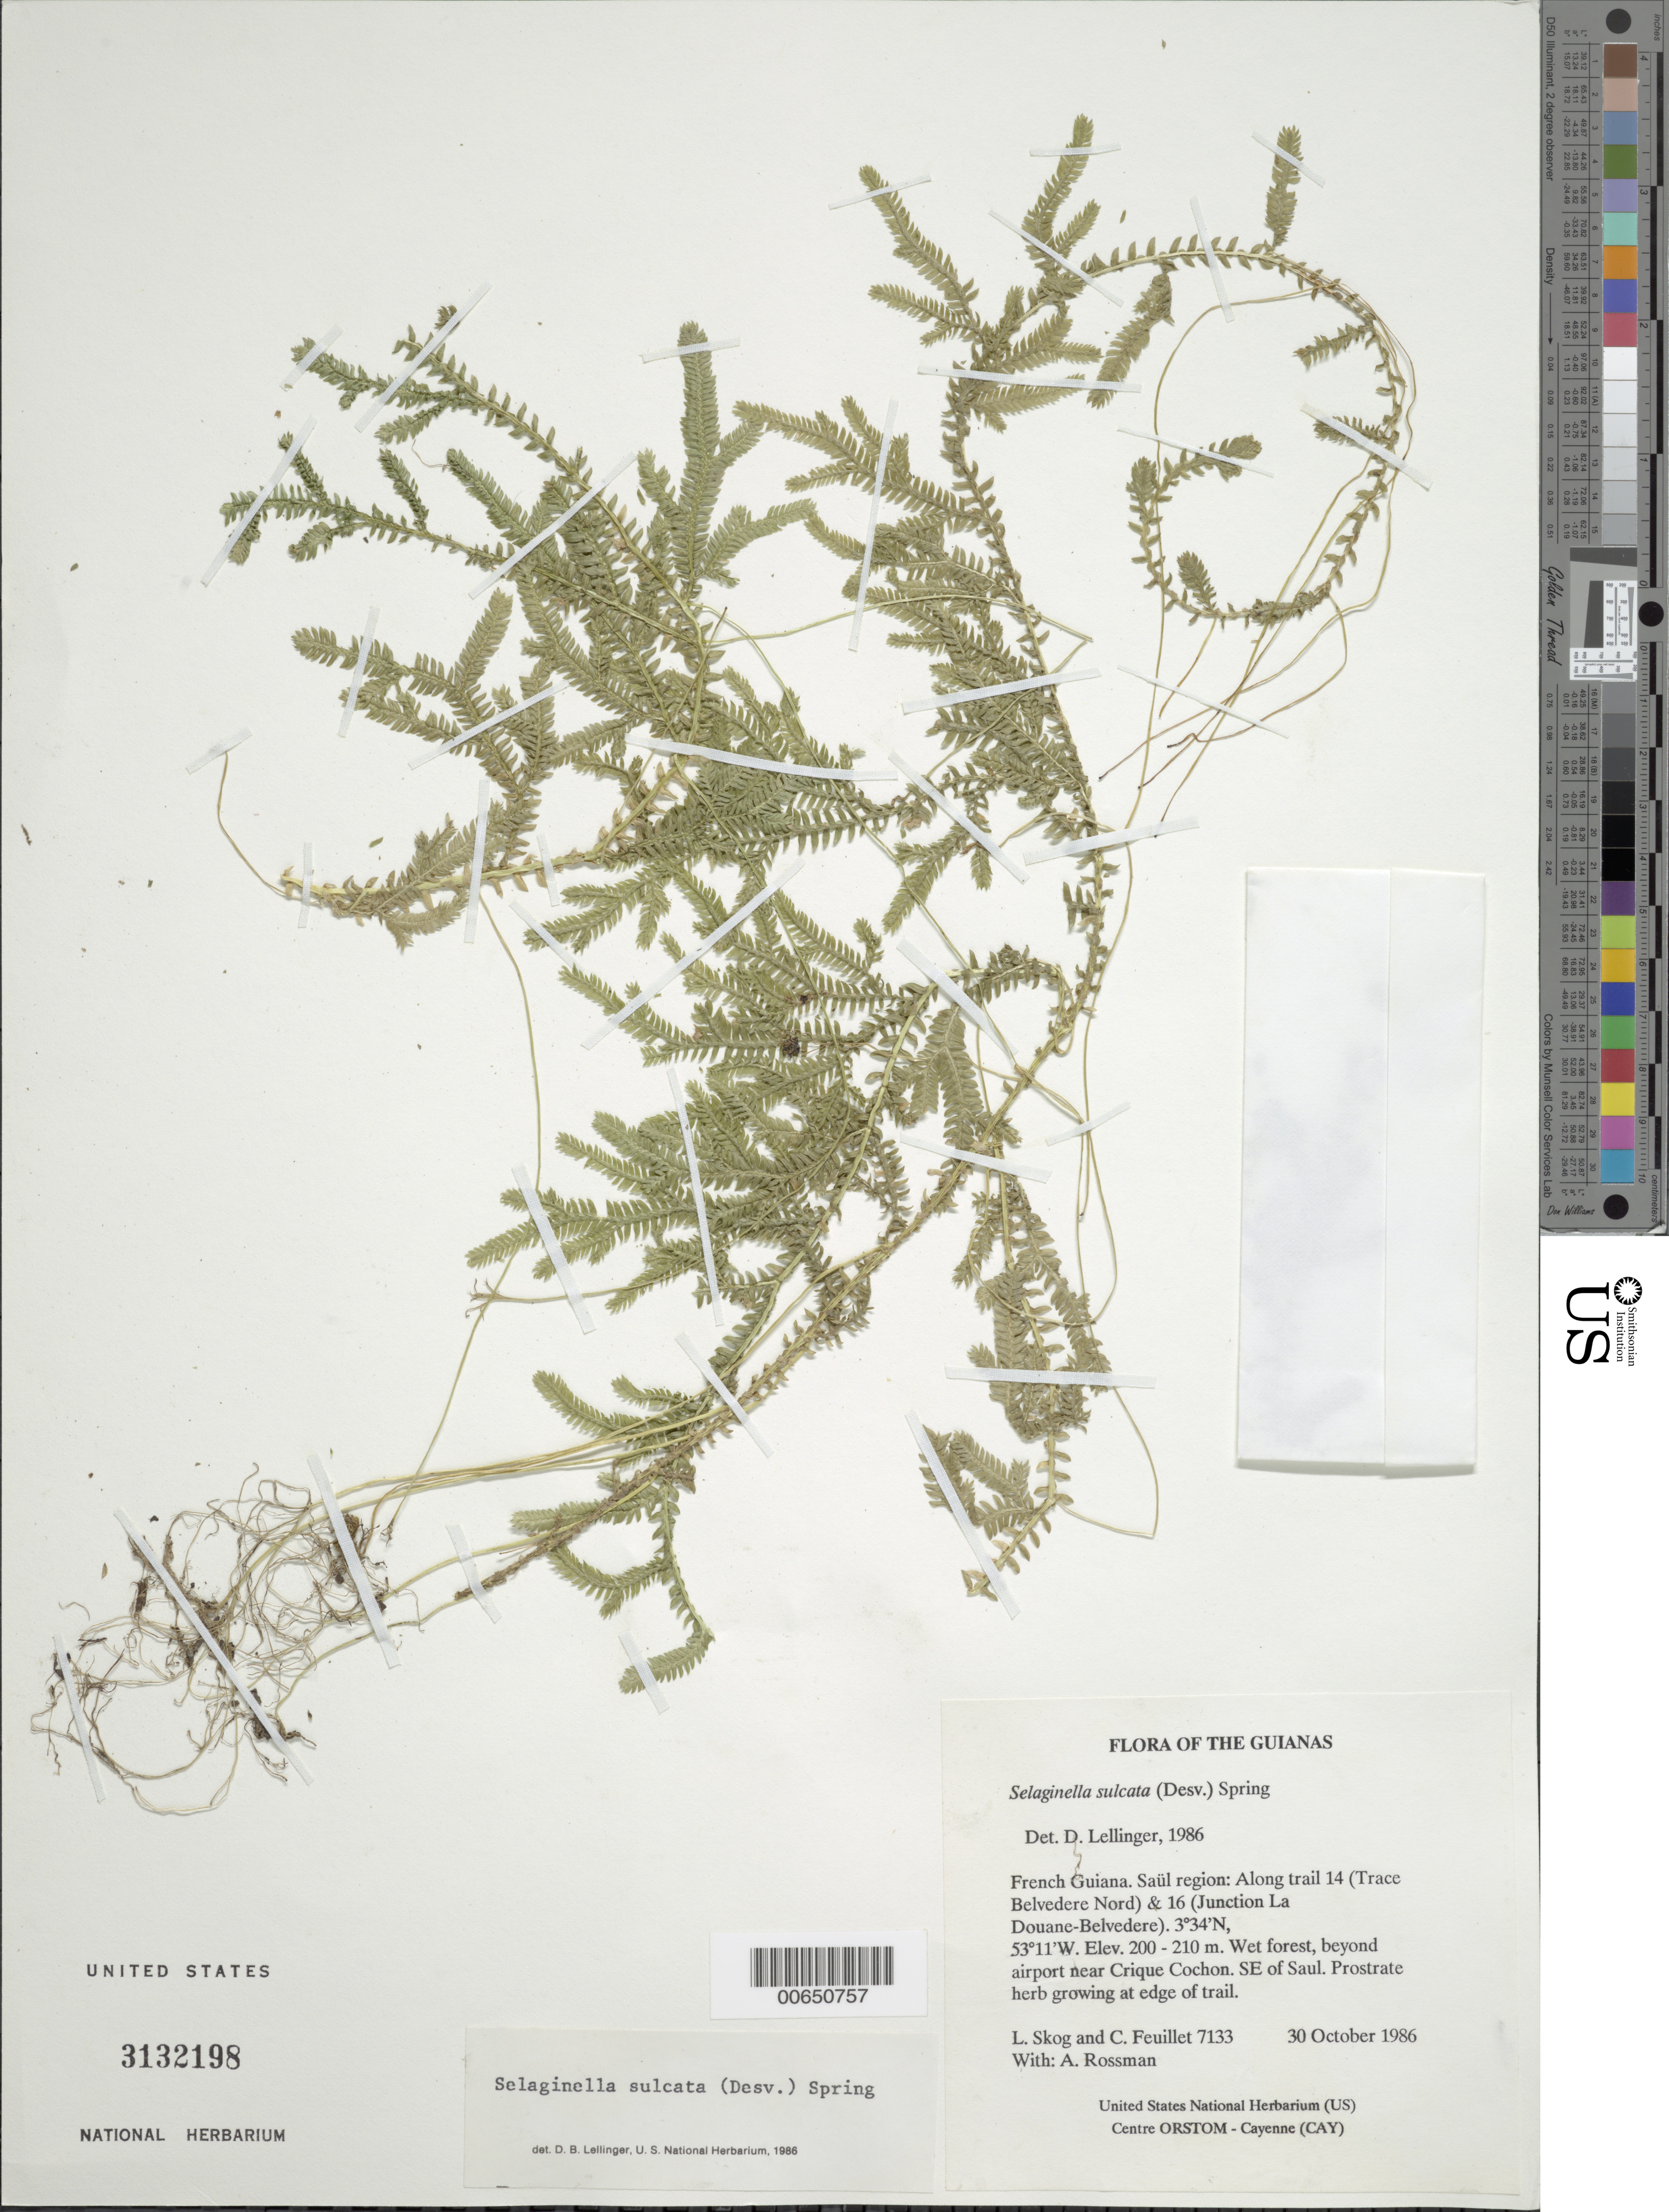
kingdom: Plantae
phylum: Tracheophyta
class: Lycopodiopsida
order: Selaginellales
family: Selaginellaceae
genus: Selaginella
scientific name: Selaginella sulcata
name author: (Desv. ex Poir.) Spring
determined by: Lellinger, David B., (BOT), Smithsonian Institution - National Museum of Natural History (UNITED STATES)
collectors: L. E. Skog, C. Feuillet & A. Rossman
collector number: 7133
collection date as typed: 30 October 1986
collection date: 1986-10-30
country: French Guiana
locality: SE of Saül along trail 14 (Trace Belvedere Nord) & 16 (Junction La Douane-Belvedere)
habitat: Wet forest, beyond airport near Crique Cochon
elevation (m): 200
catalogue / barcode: US 3132198